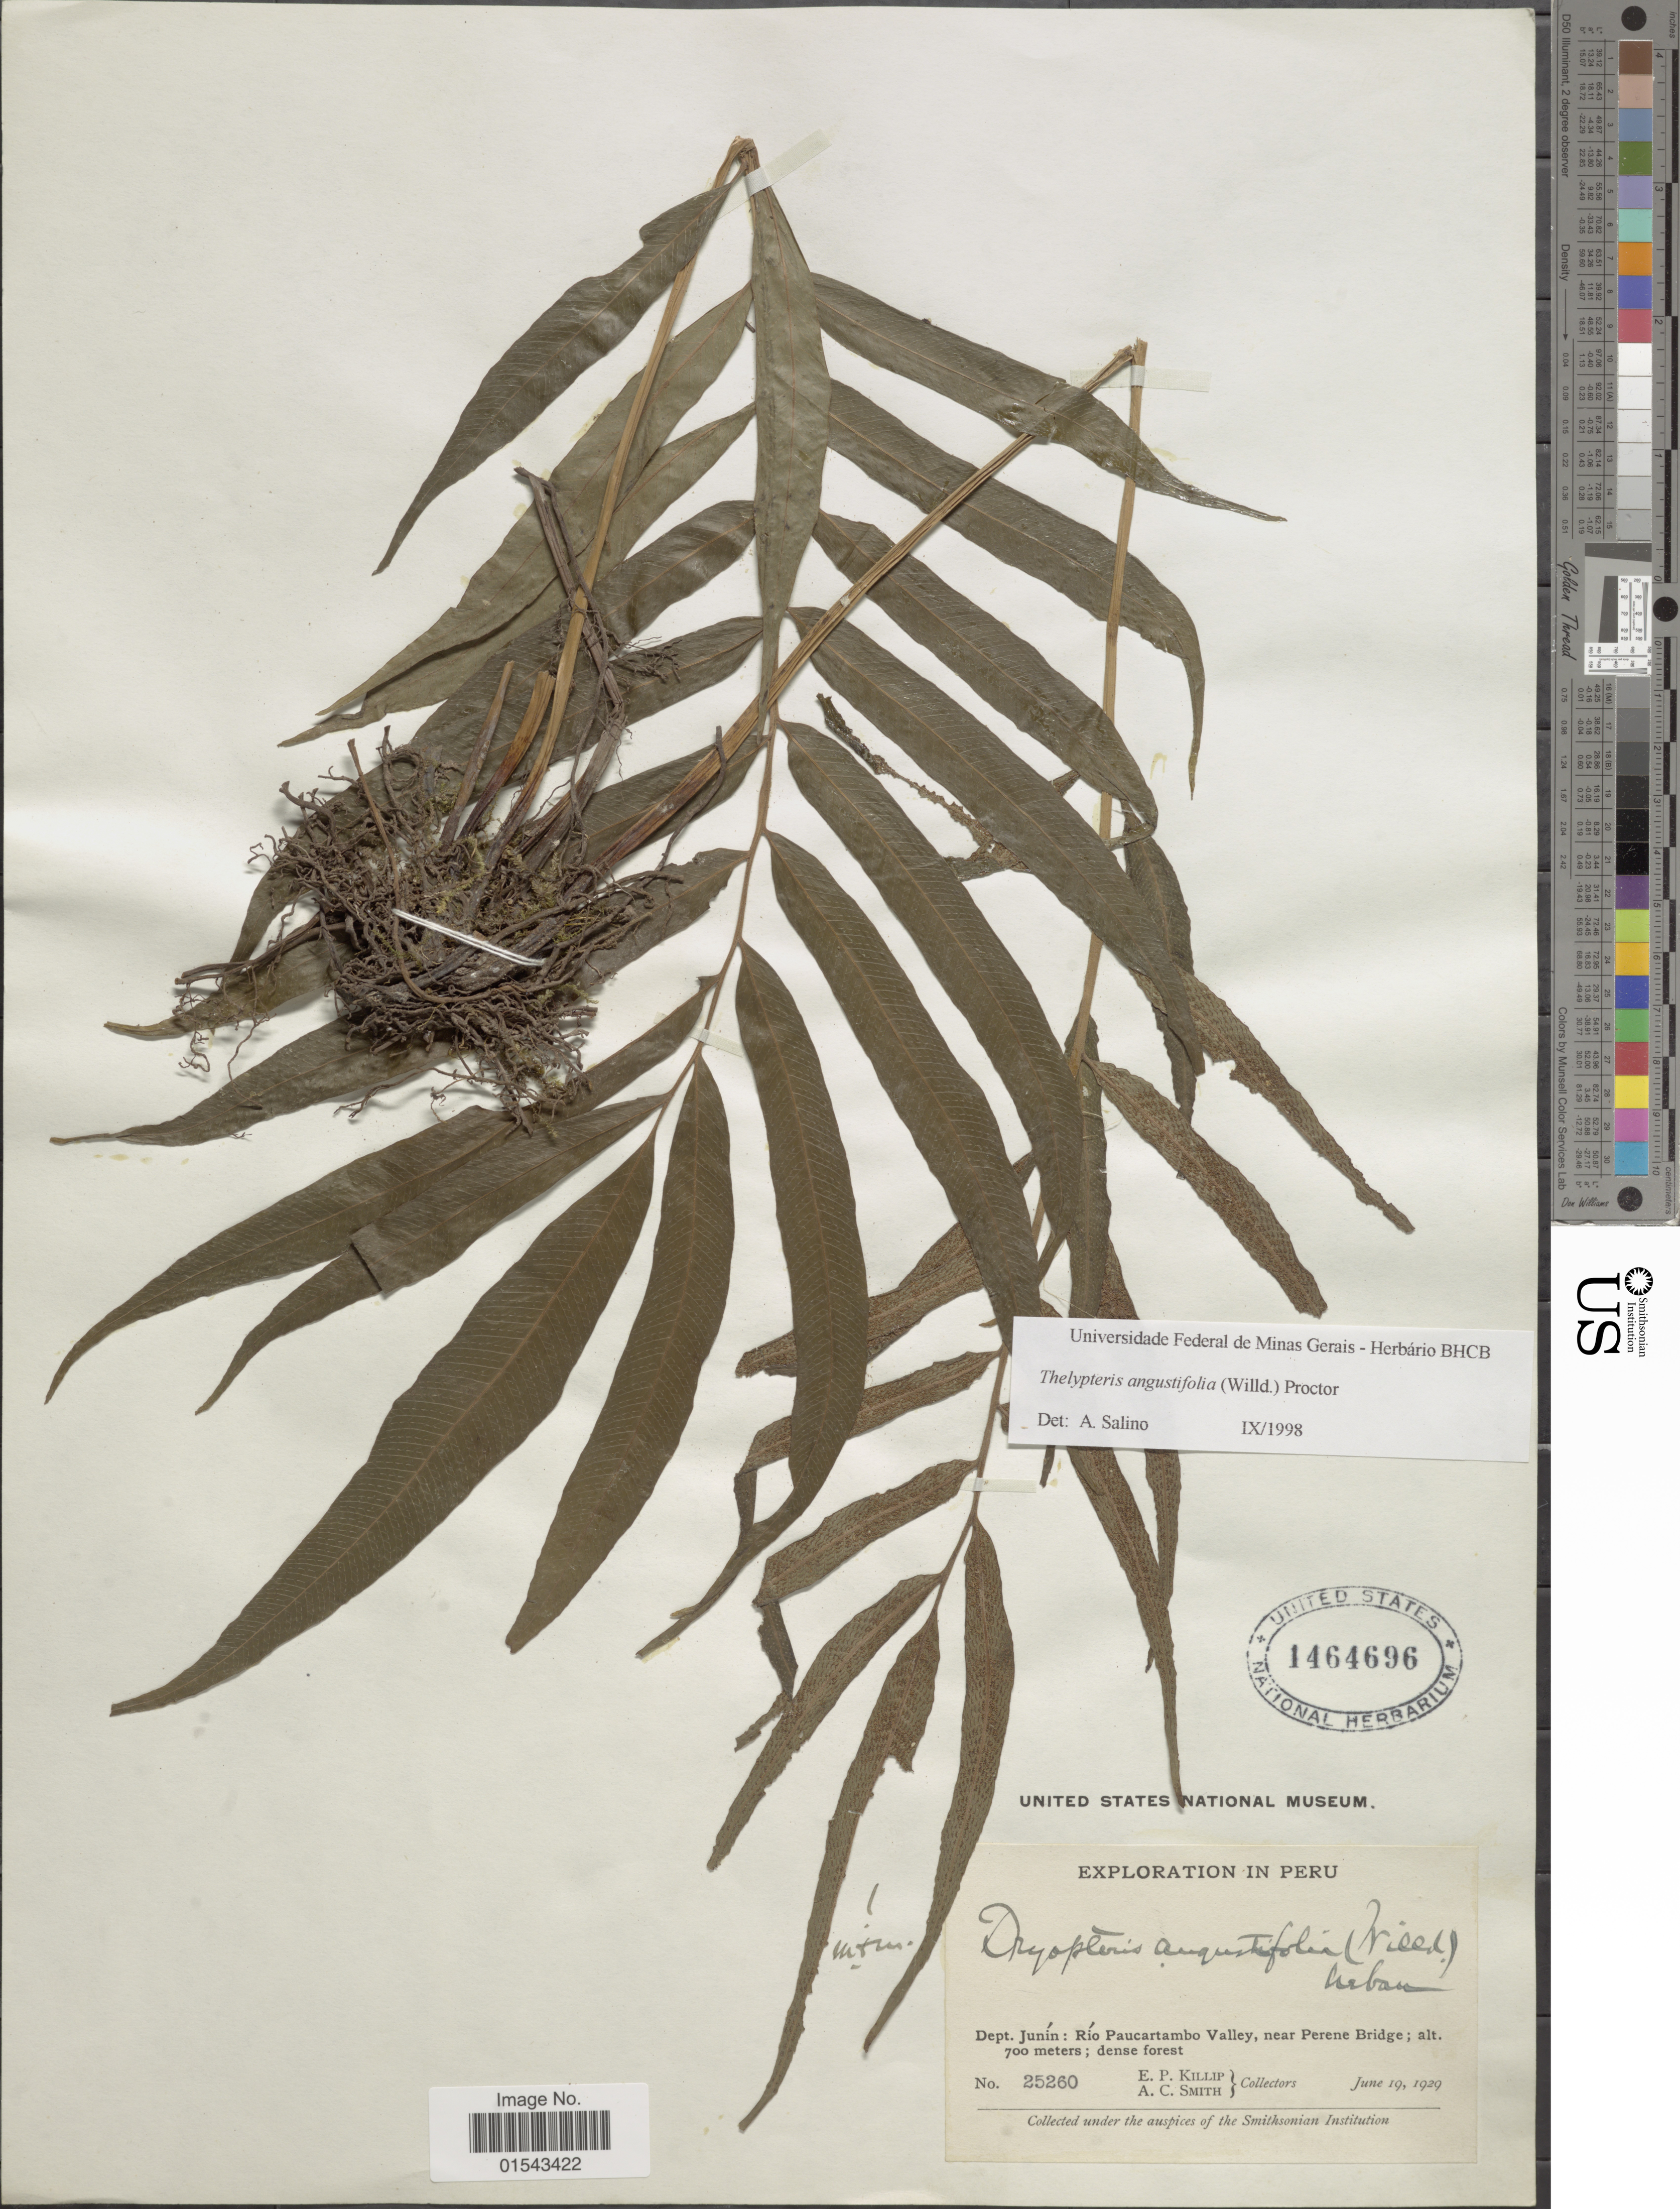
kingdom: Plantae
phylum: Tracheophyta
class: Polypodiopsida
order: Polypodiales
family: Thelypteridaceae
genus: Meniscium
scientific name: Meniscium angustifolium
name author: Willd.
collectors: E. P. Killip & A. C. Smith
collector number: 25260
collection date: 1929-06-19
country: Peru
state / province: Junín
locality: Río Paucartambo Valley, near Perene Bridge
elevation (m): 700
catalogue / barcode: US 1464696